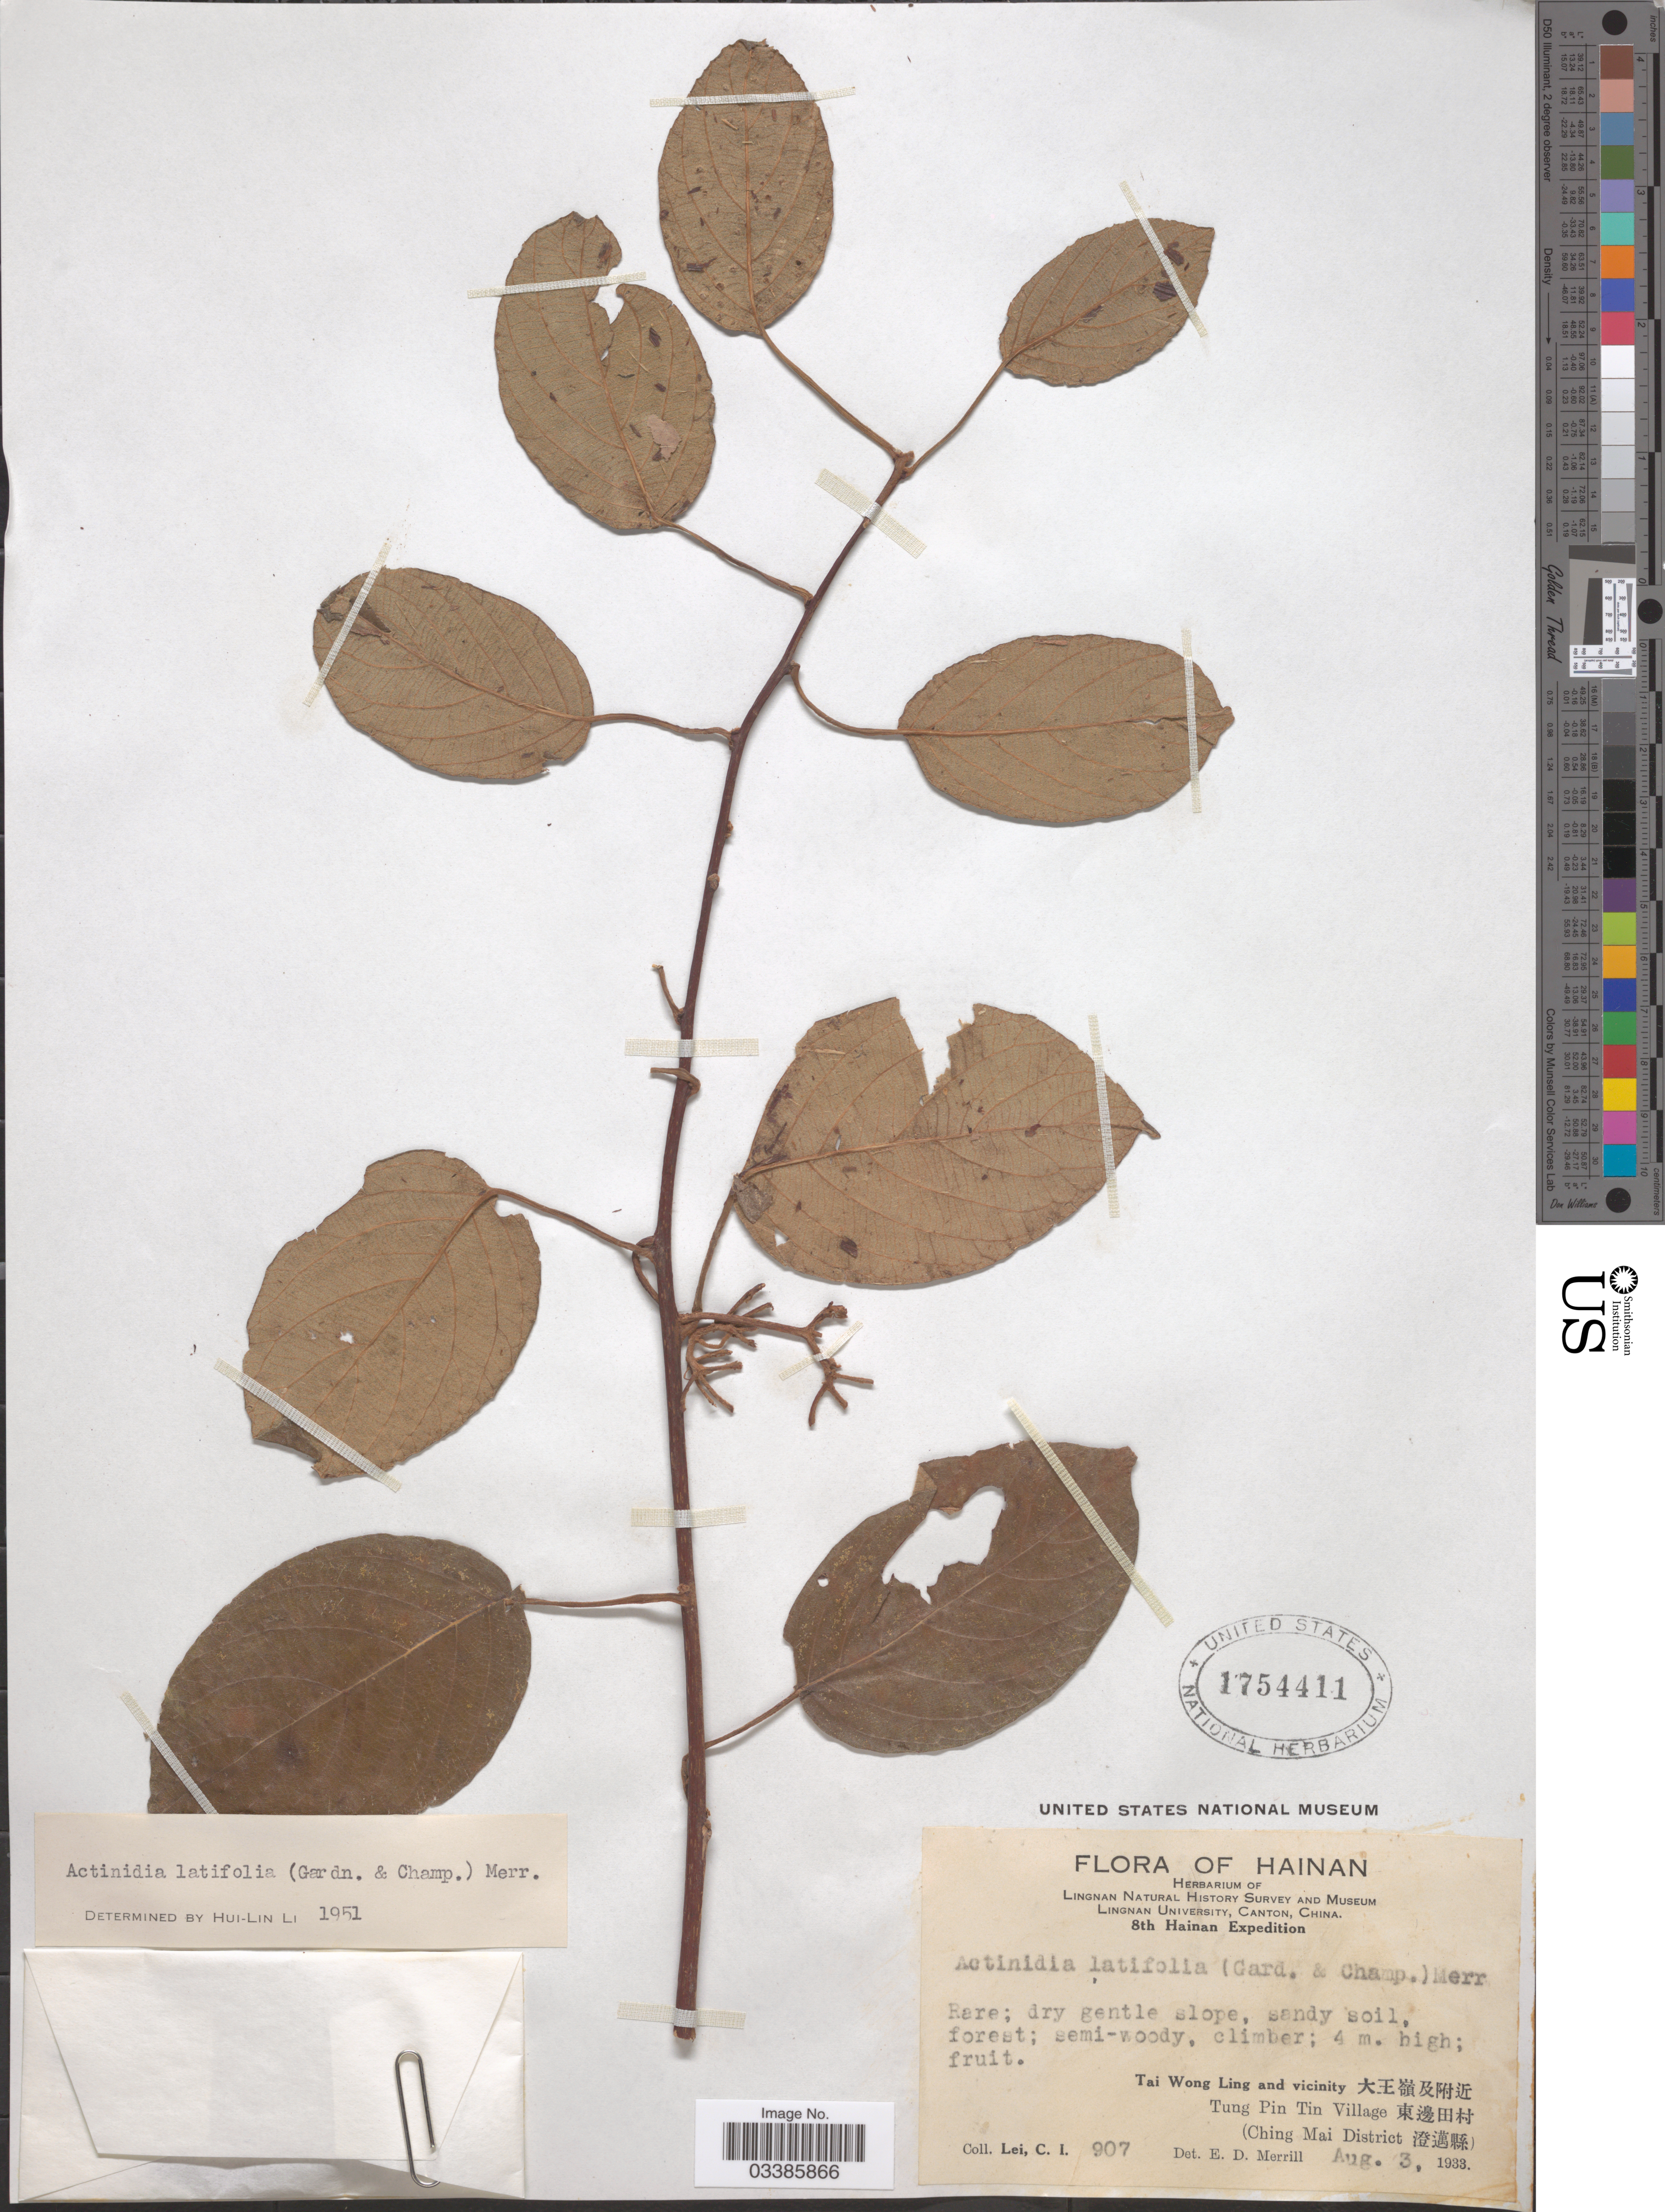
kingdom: Plantae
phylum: Tracheophyta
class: Magnoliopsida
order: Ericales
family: Actinidiaceae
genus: Actinidia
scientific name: Actinidia latifolia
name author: (Gardner & Champ.) Merr.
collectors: C. I. Lei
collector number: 907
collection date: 1933-08-03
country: China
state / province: Hainan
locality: Tai Wong Ling and vicinity. Tung Pin Tin Village. (Ching Mai District.)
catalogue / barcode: US 1754411